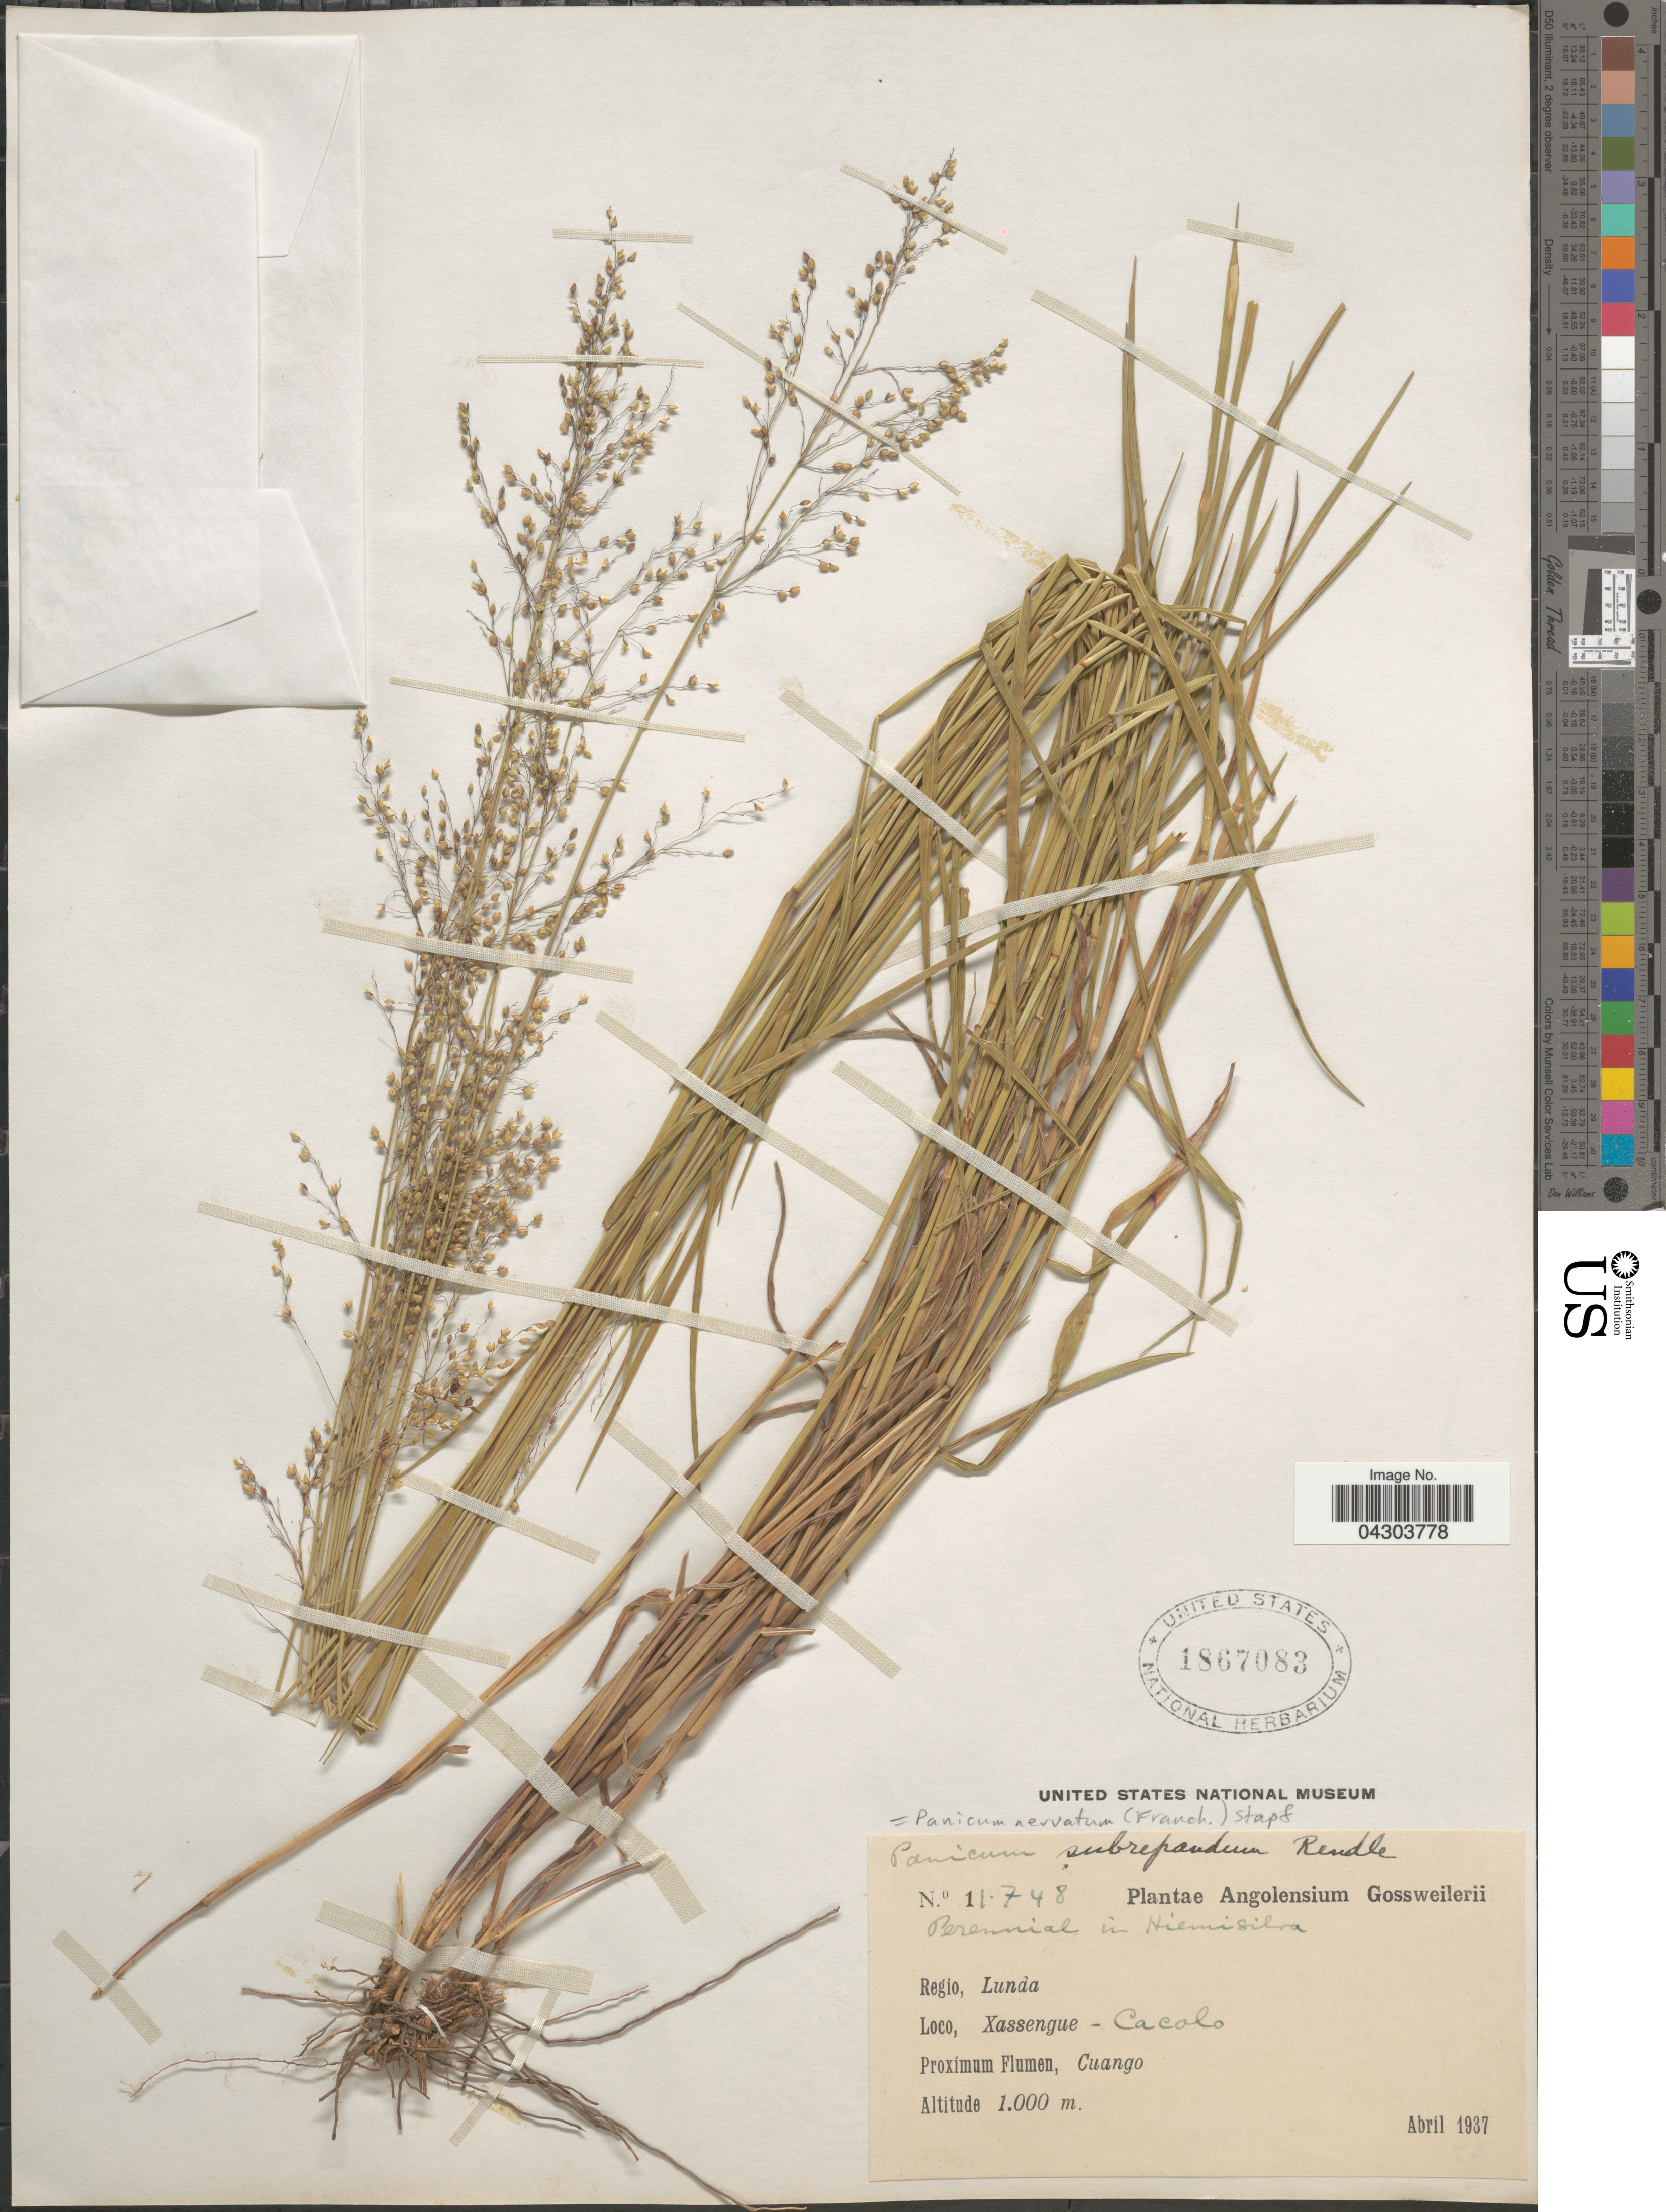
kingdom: Plantae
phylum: Tracheophyta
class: Liliopsida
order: Poales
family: Poaceae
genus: Panicum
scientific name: Panicum nervatum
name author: (Franch.) Stapf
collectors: -. Gossweiler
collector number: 11748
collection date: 1937-04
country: Angola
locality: Angolensium. Regio, Lunda. Xassengue - Cacolo. Proximum Flumen, Cuango.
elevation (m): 1000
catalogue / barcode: US 1867083